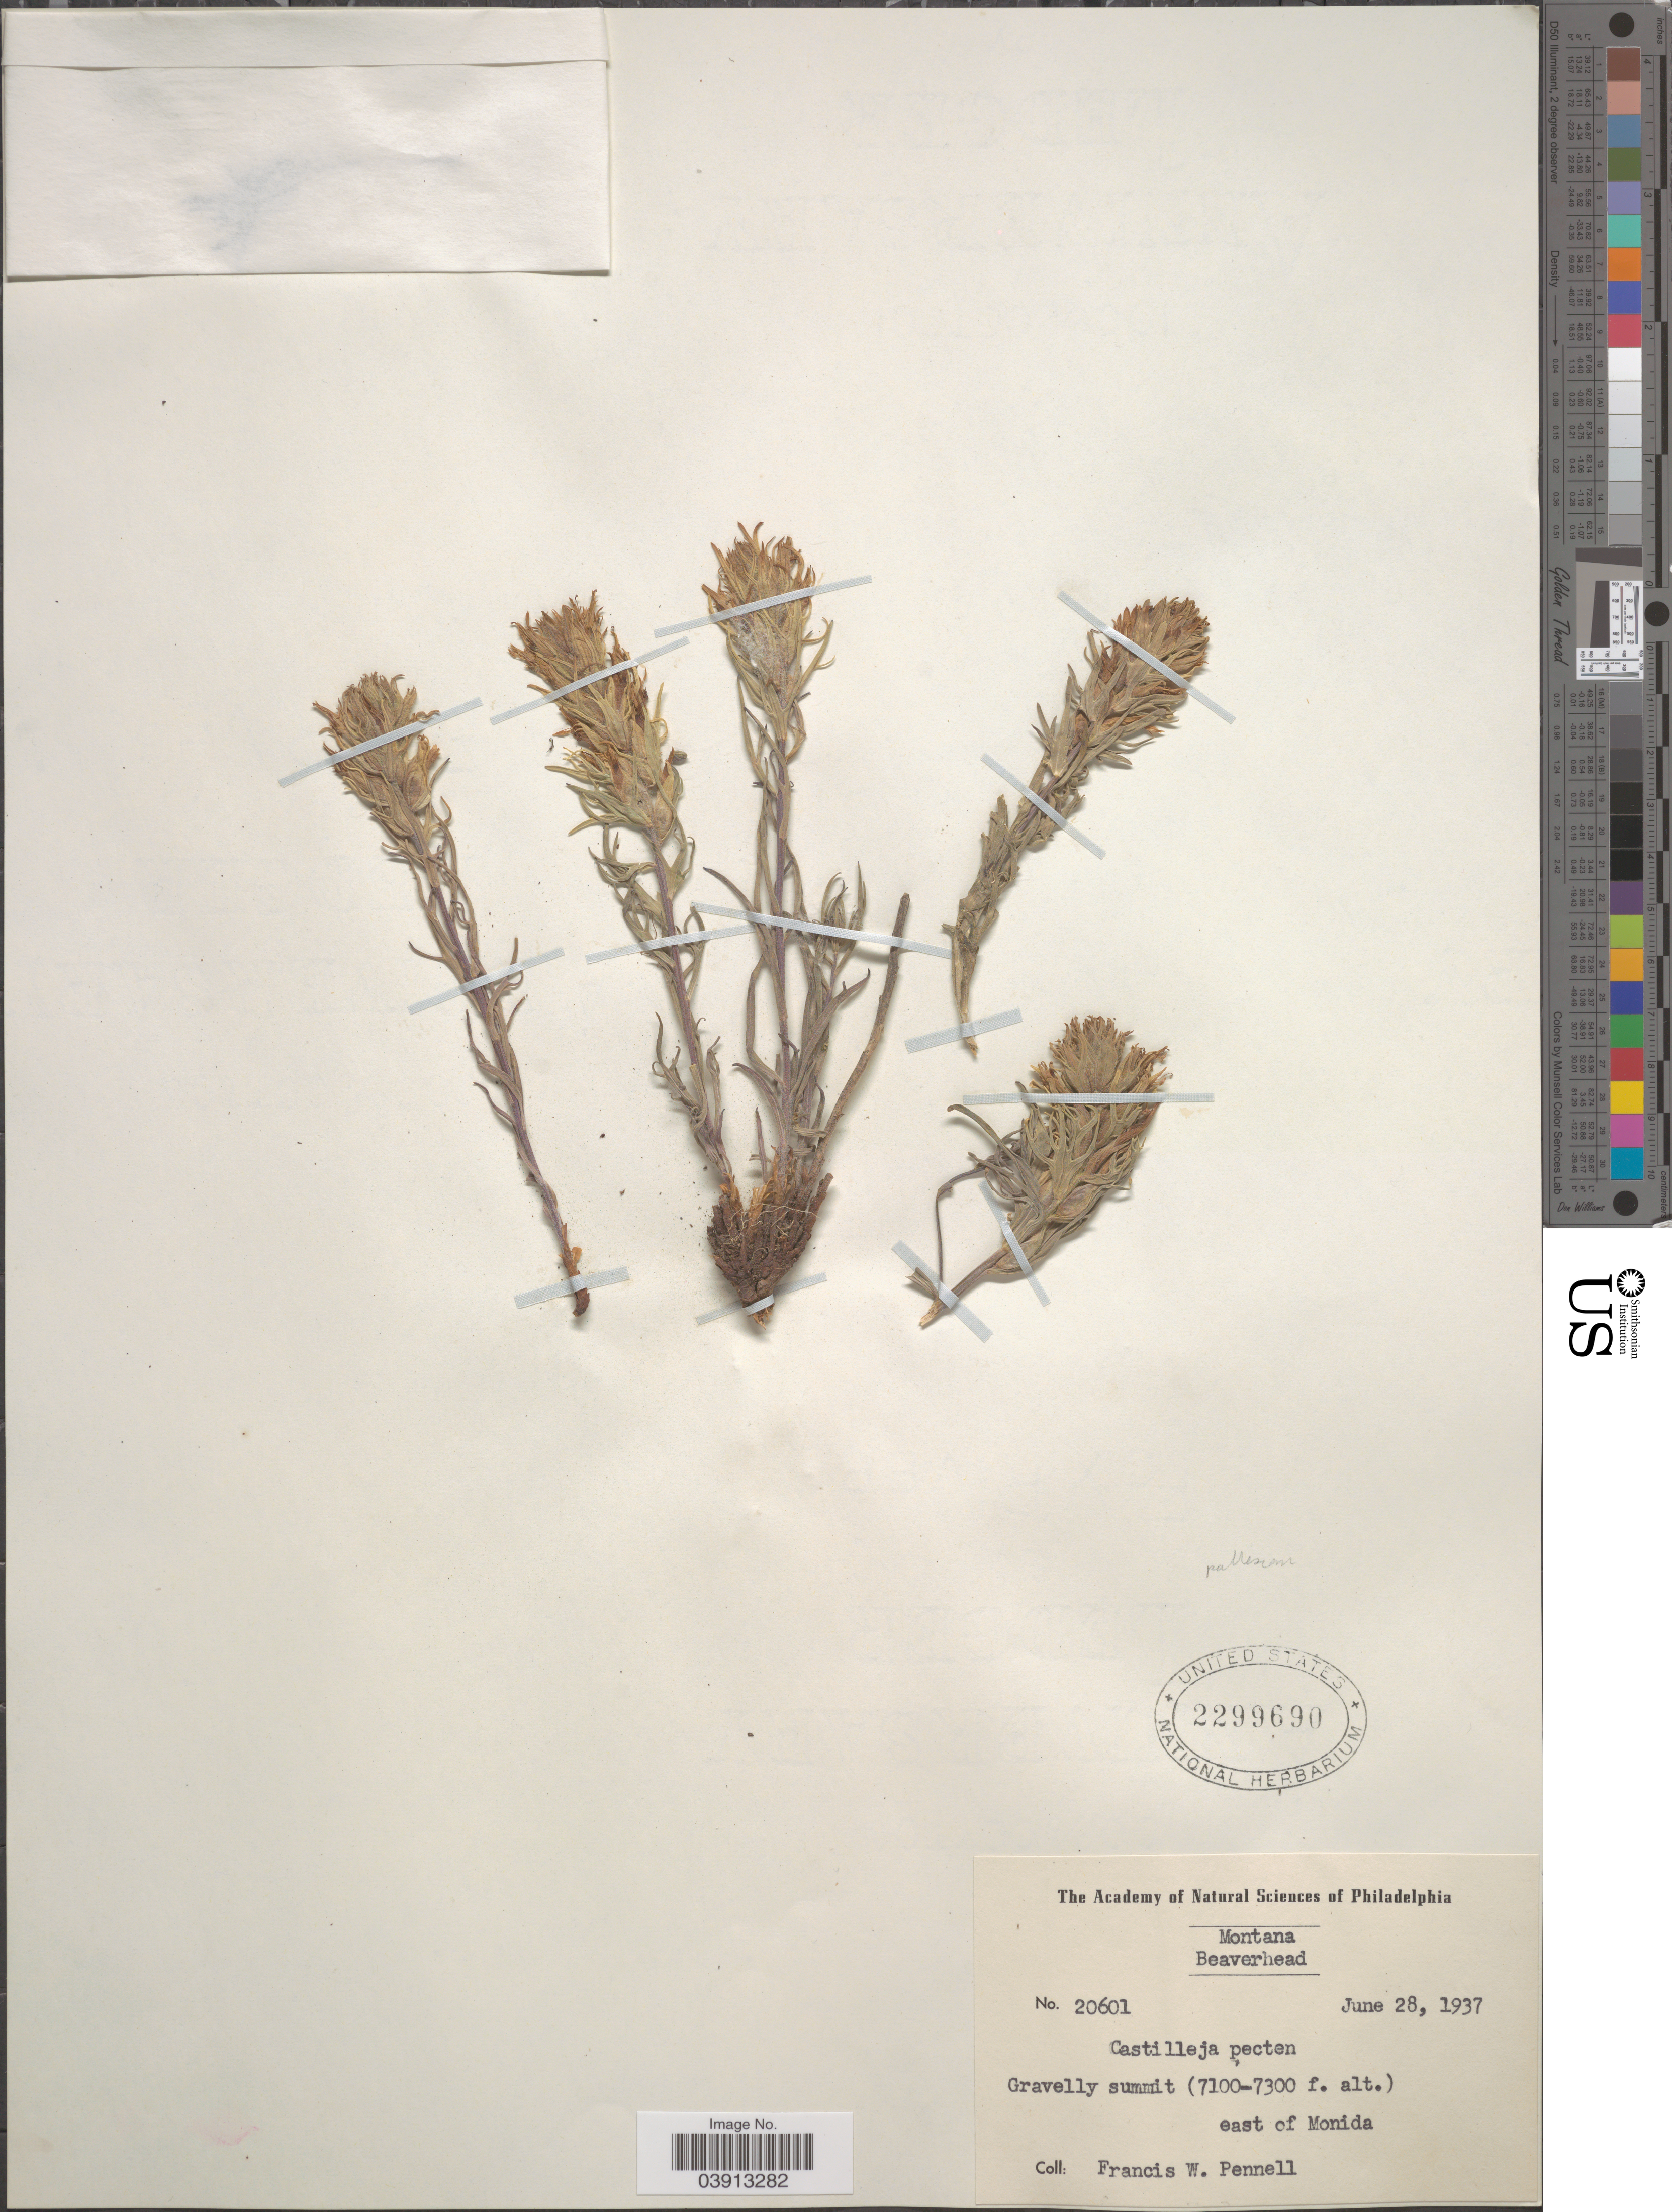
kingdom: Plantae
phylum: Tracheophyta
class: Magnoliopsida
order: Lamiales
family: Orobanchaceae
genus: Castilleja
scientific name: Castilleja pallescens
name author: (A. Gray) Greenm.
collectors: F. W. Pennell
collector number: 20601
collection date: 1937-06-28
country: United States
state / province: Montana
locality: Beaverhead. Gravelly summit, east of Monida.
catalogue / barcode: US 2299690